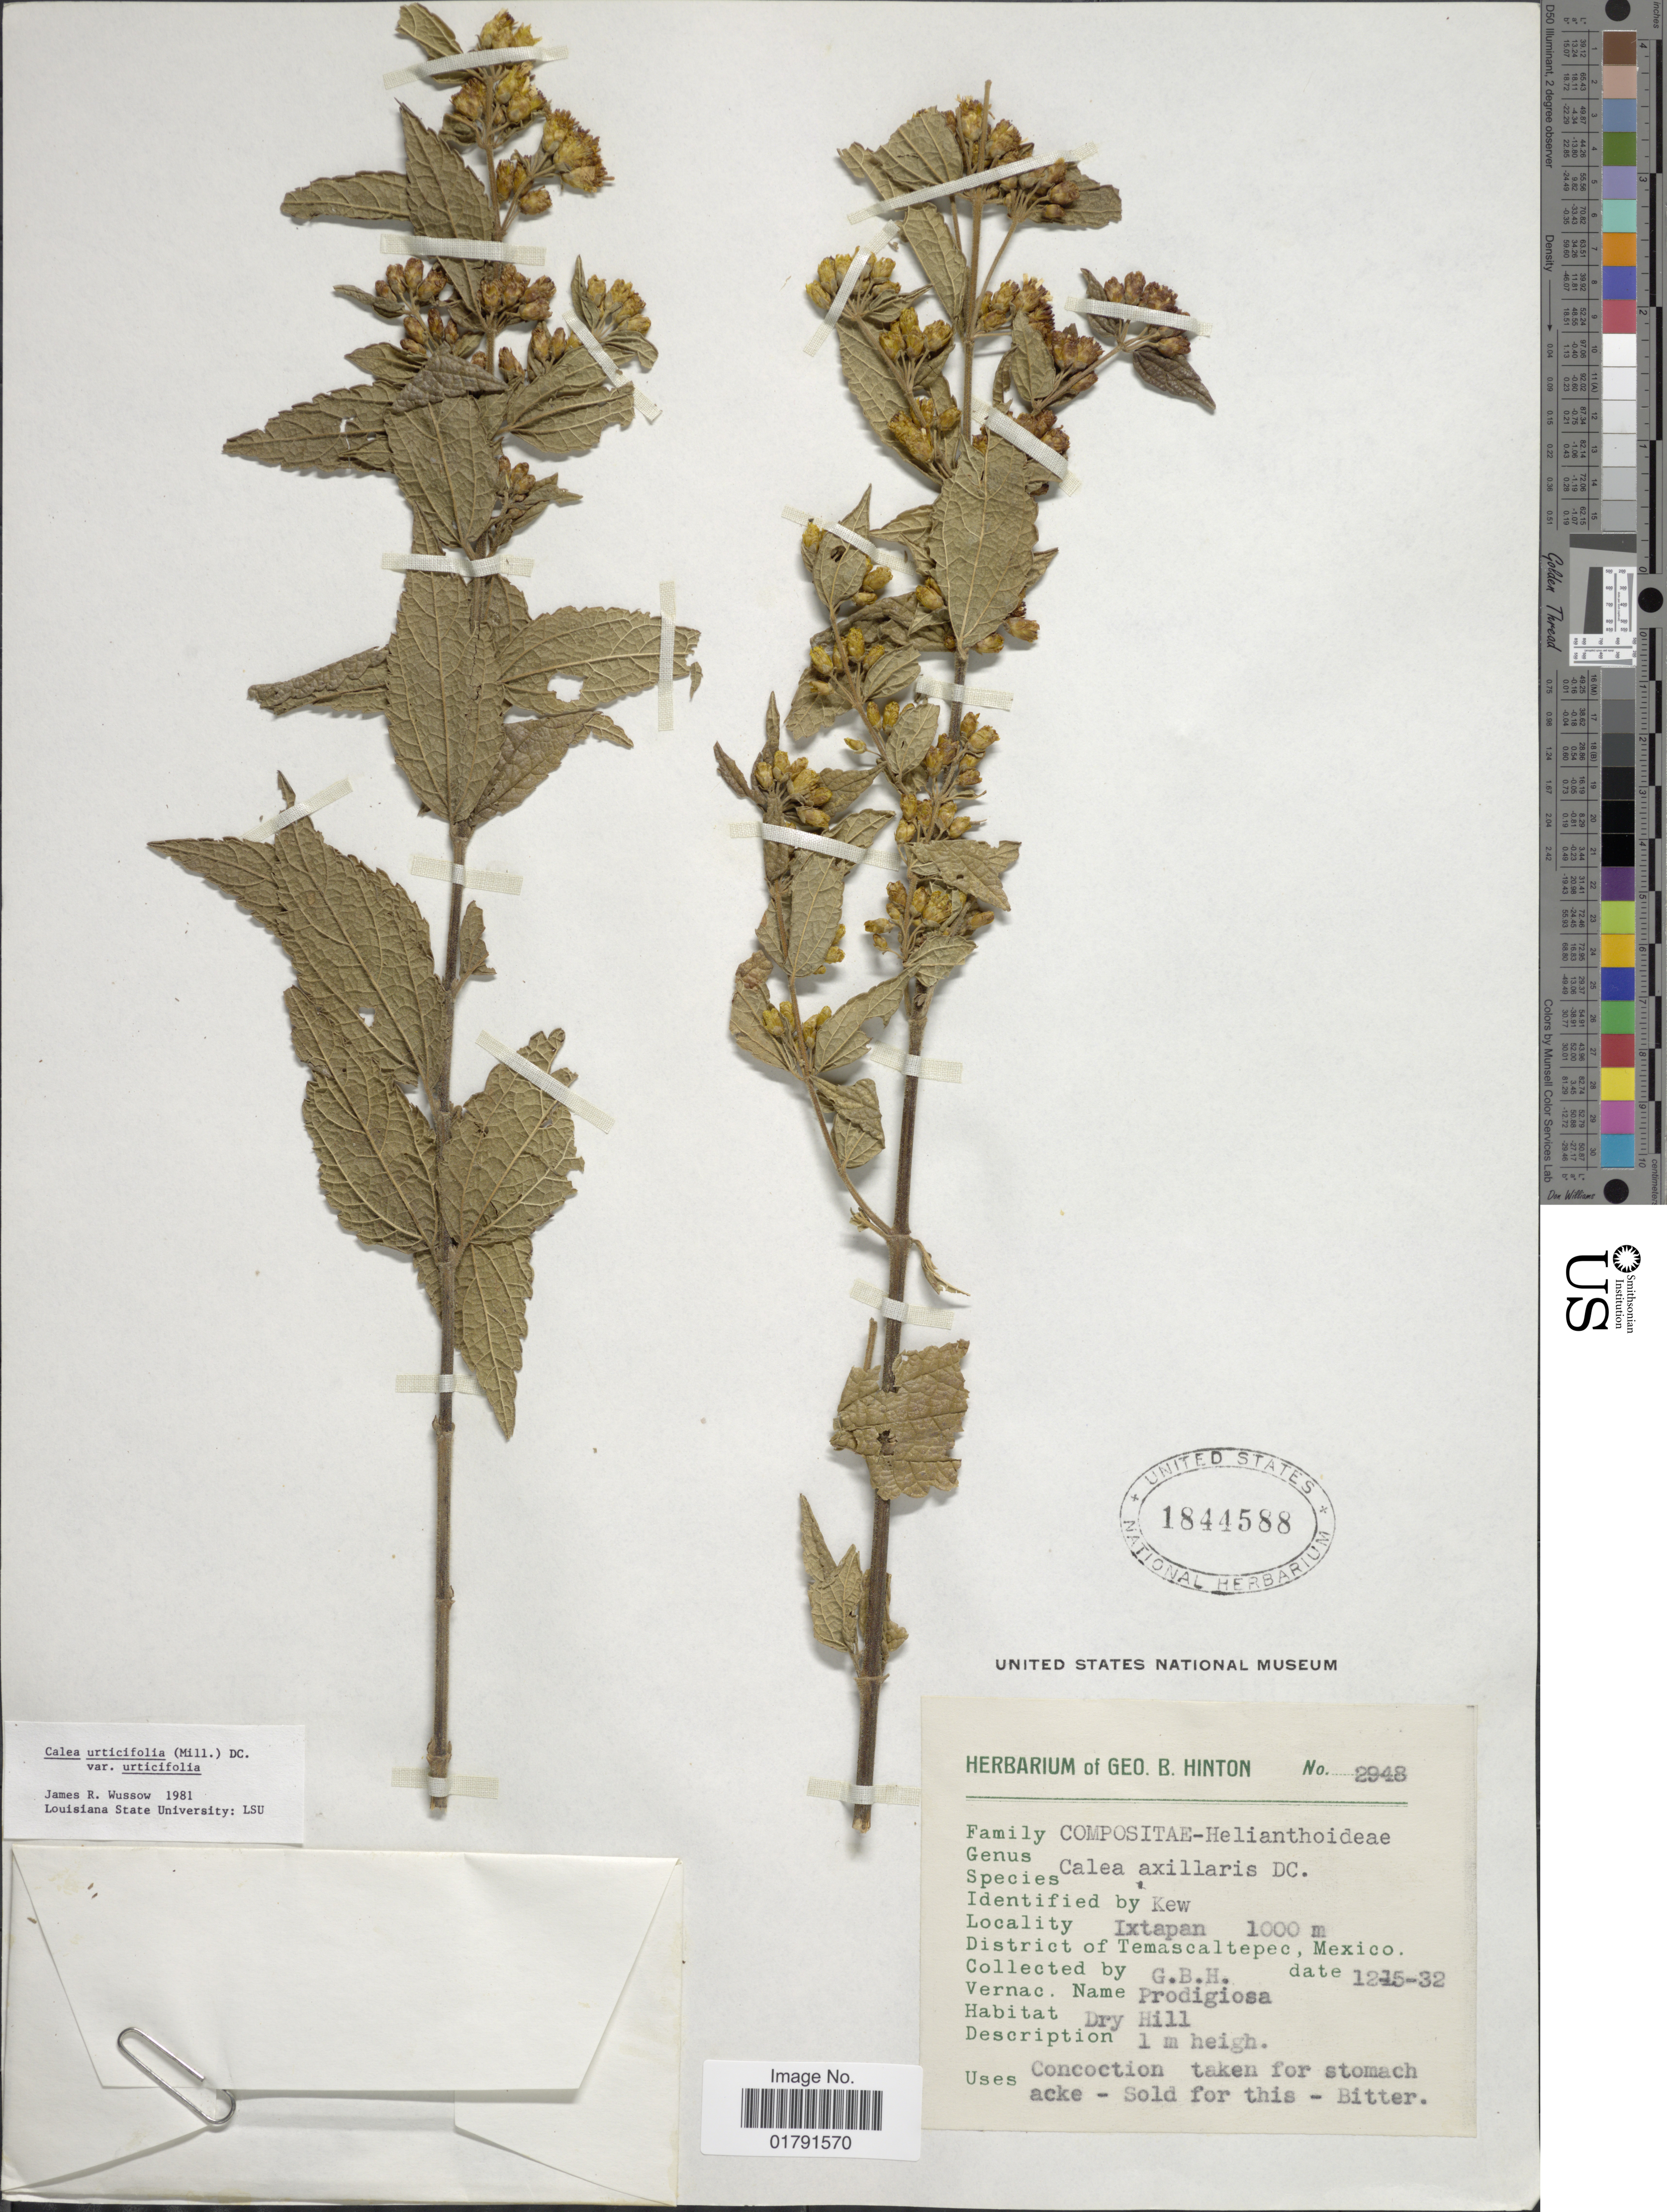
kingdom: Plantae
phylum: Tracheophyta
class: Magnoliopsida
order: Asterales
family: Asteraceae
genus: Calea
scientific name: Calea urticifolia var. urticifolia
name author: (Mill.) DC.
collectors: G. B. Hinton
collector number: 2948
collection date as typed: Transcribed d/m/y: 15/12/32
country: Mexico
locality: Ixtapan, District Temascaltepec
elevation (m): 1000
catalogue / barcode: US 1844588